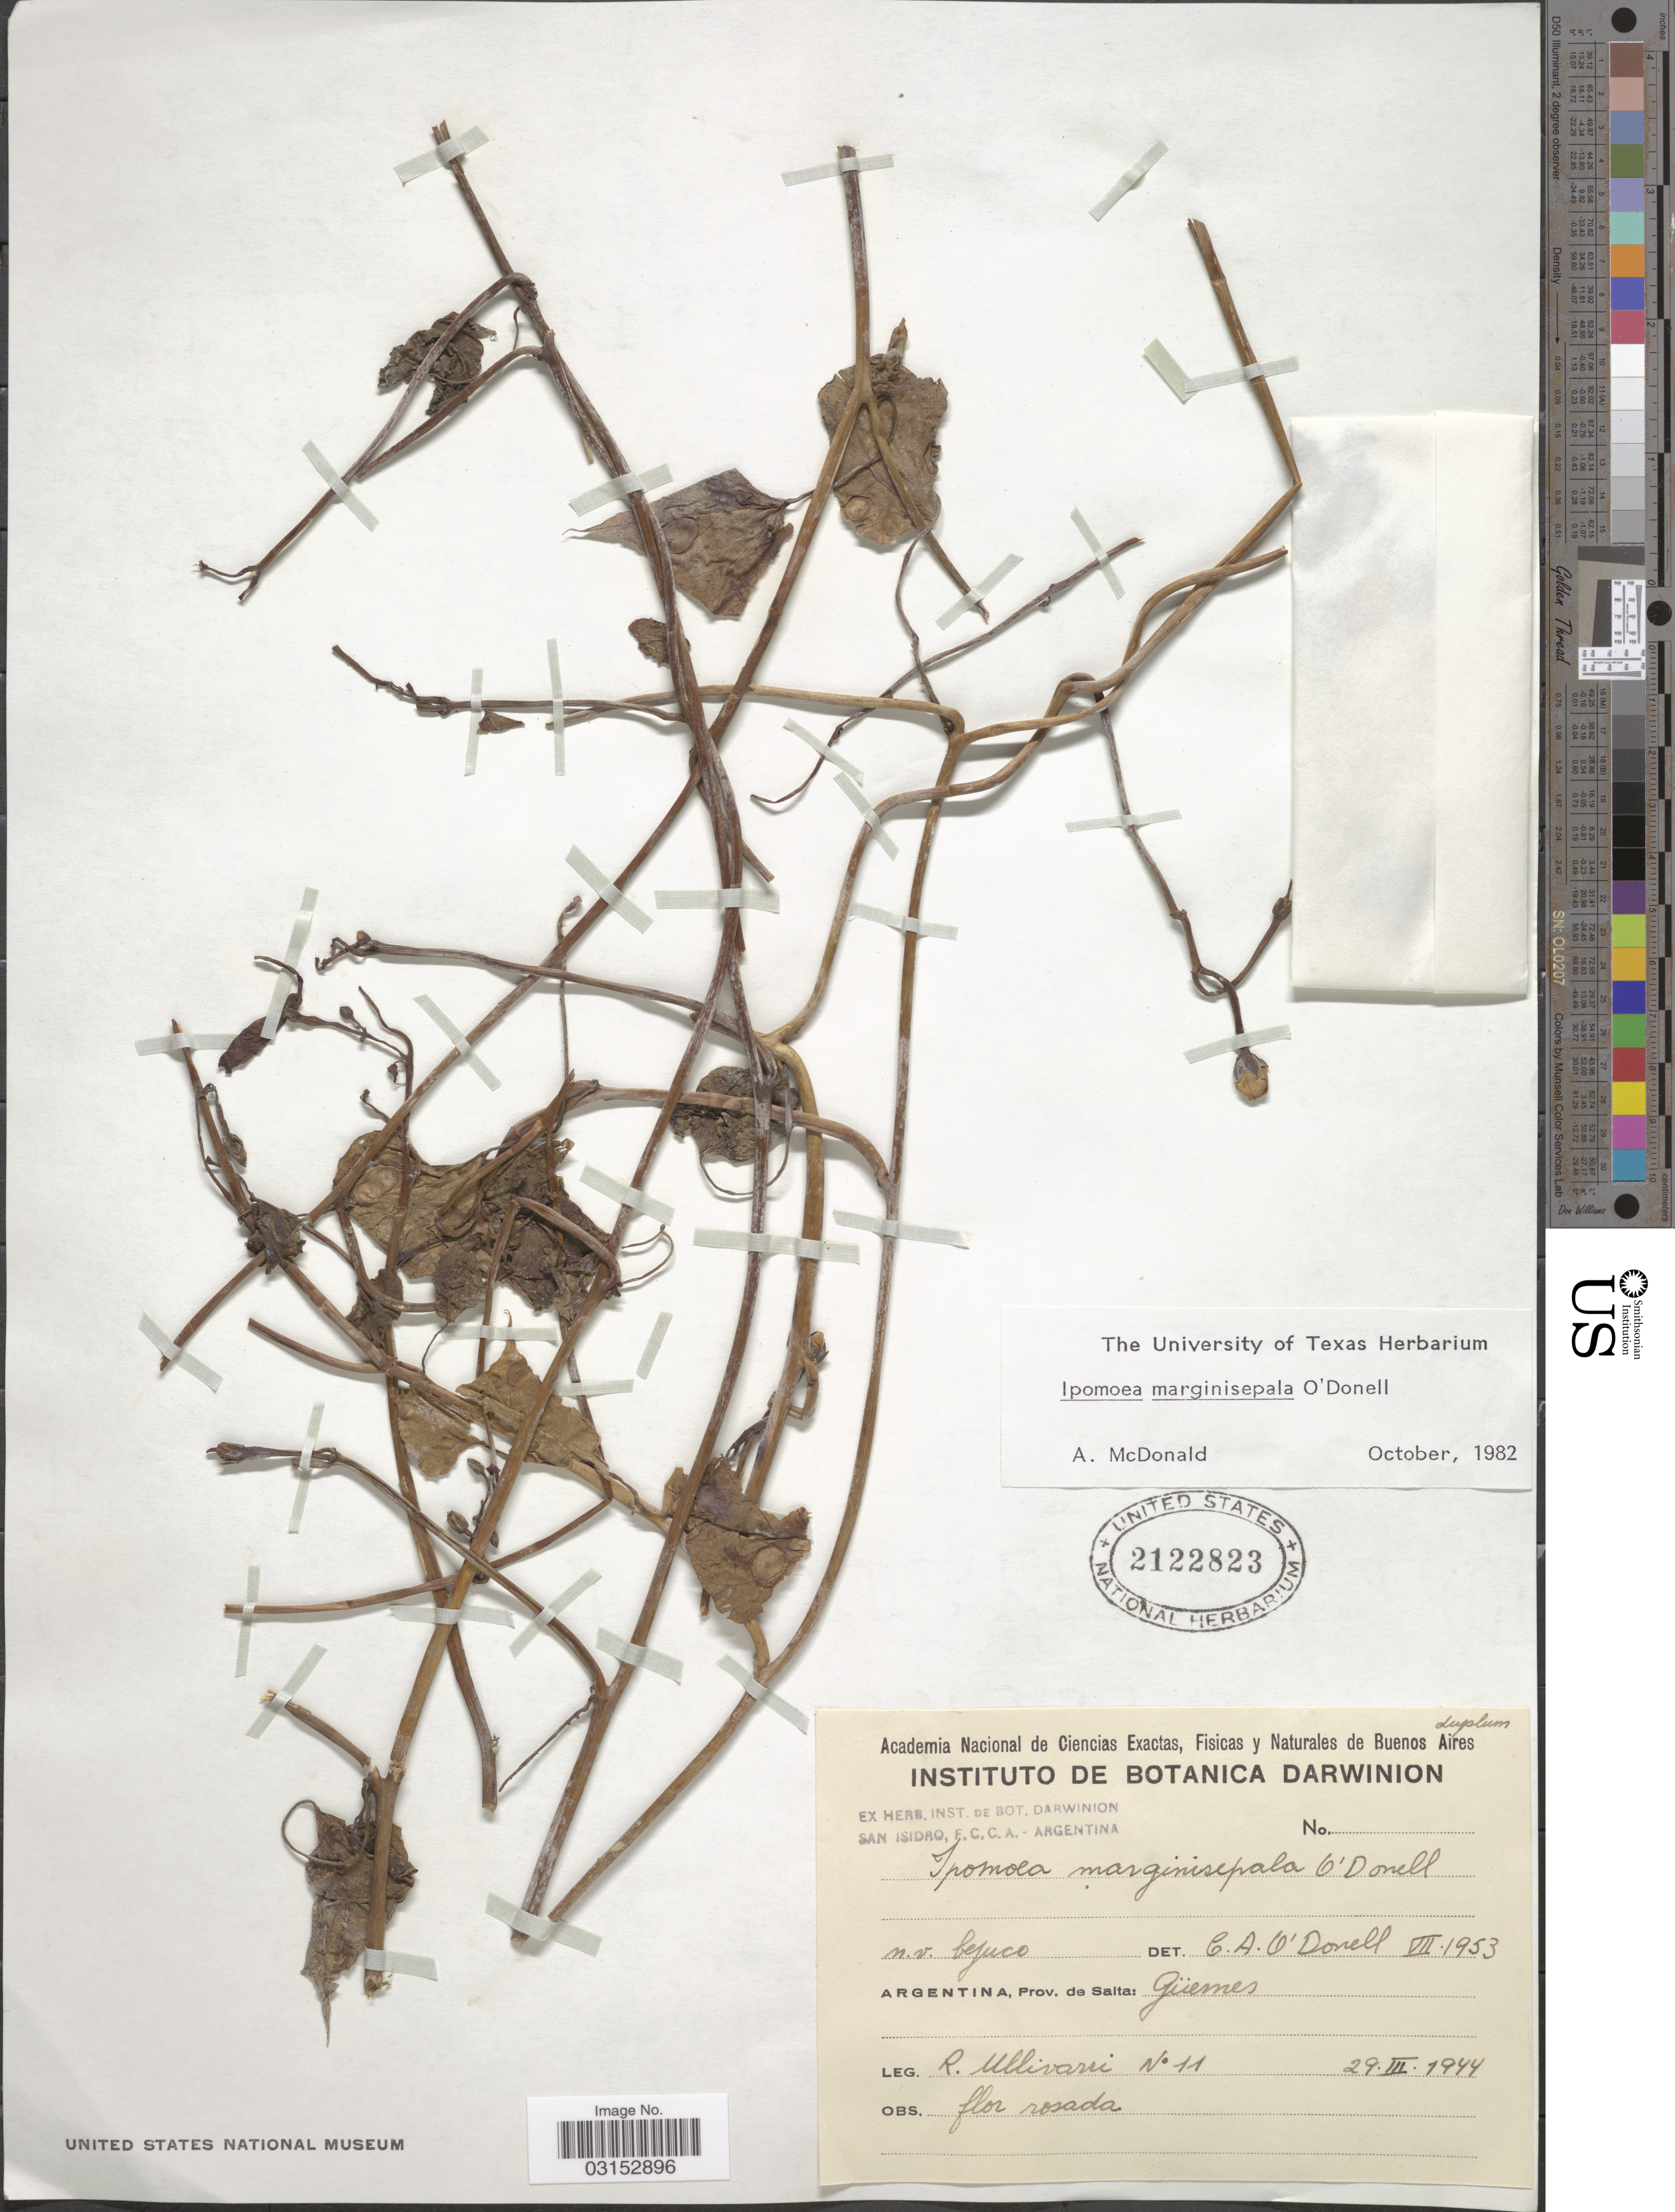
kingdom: Plantae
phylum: Tracheophyta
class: Magnoliopsida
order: Solanales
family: Convolvulaceae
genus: Ipomoea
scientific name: Ipomoea marginisepala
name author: O'Donell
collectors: R. Ullivarri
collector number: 11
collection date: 1944-03-29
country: Argentina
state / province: Salta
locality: Güemes.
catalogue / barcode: US 2122823